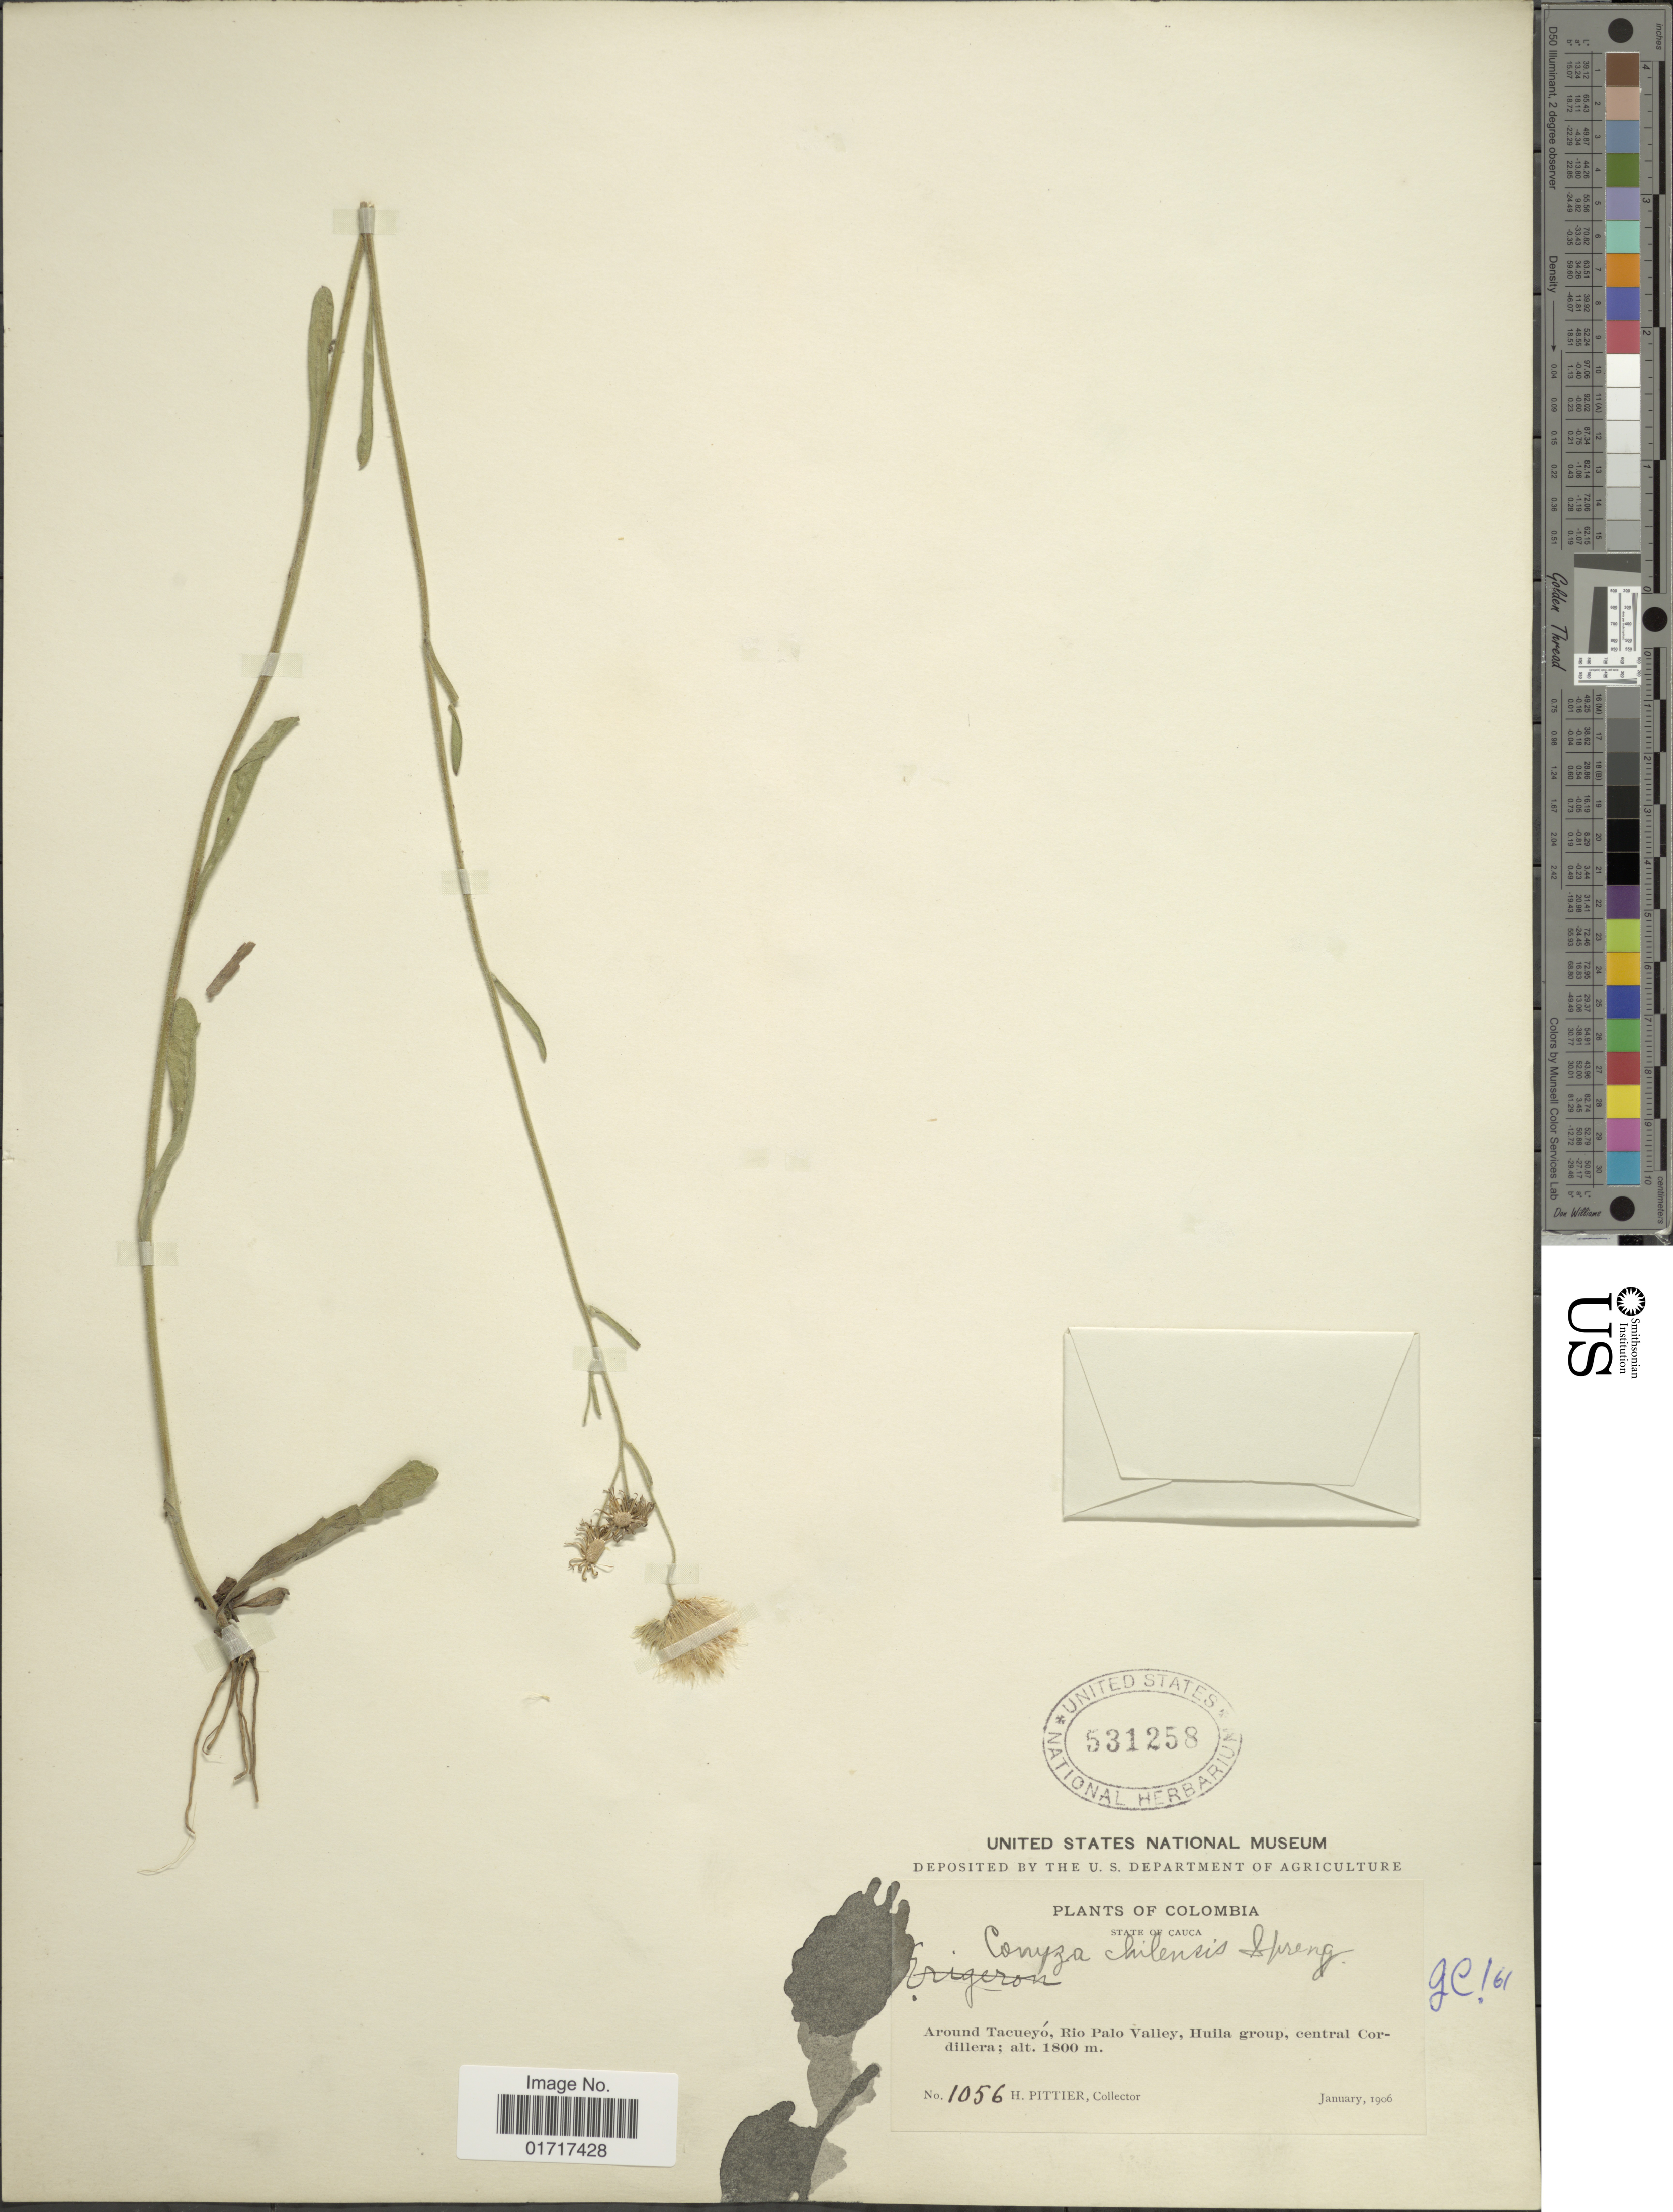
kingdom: Plantae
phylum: Tracheophyta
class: Magnoliopsida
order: Asterales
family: Asteraceae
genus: Conyza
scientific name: Conyza primulaefolia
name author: (Lam.) Cuatrec. & Lourteig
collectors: H. F. Pittier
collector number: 1056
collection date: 1906-01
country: Colombia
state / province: Cauca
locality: Around Tacueyo, Rio Palo Valley, Huila group, central Cordillera.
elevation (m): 1800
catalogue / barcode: US 531258